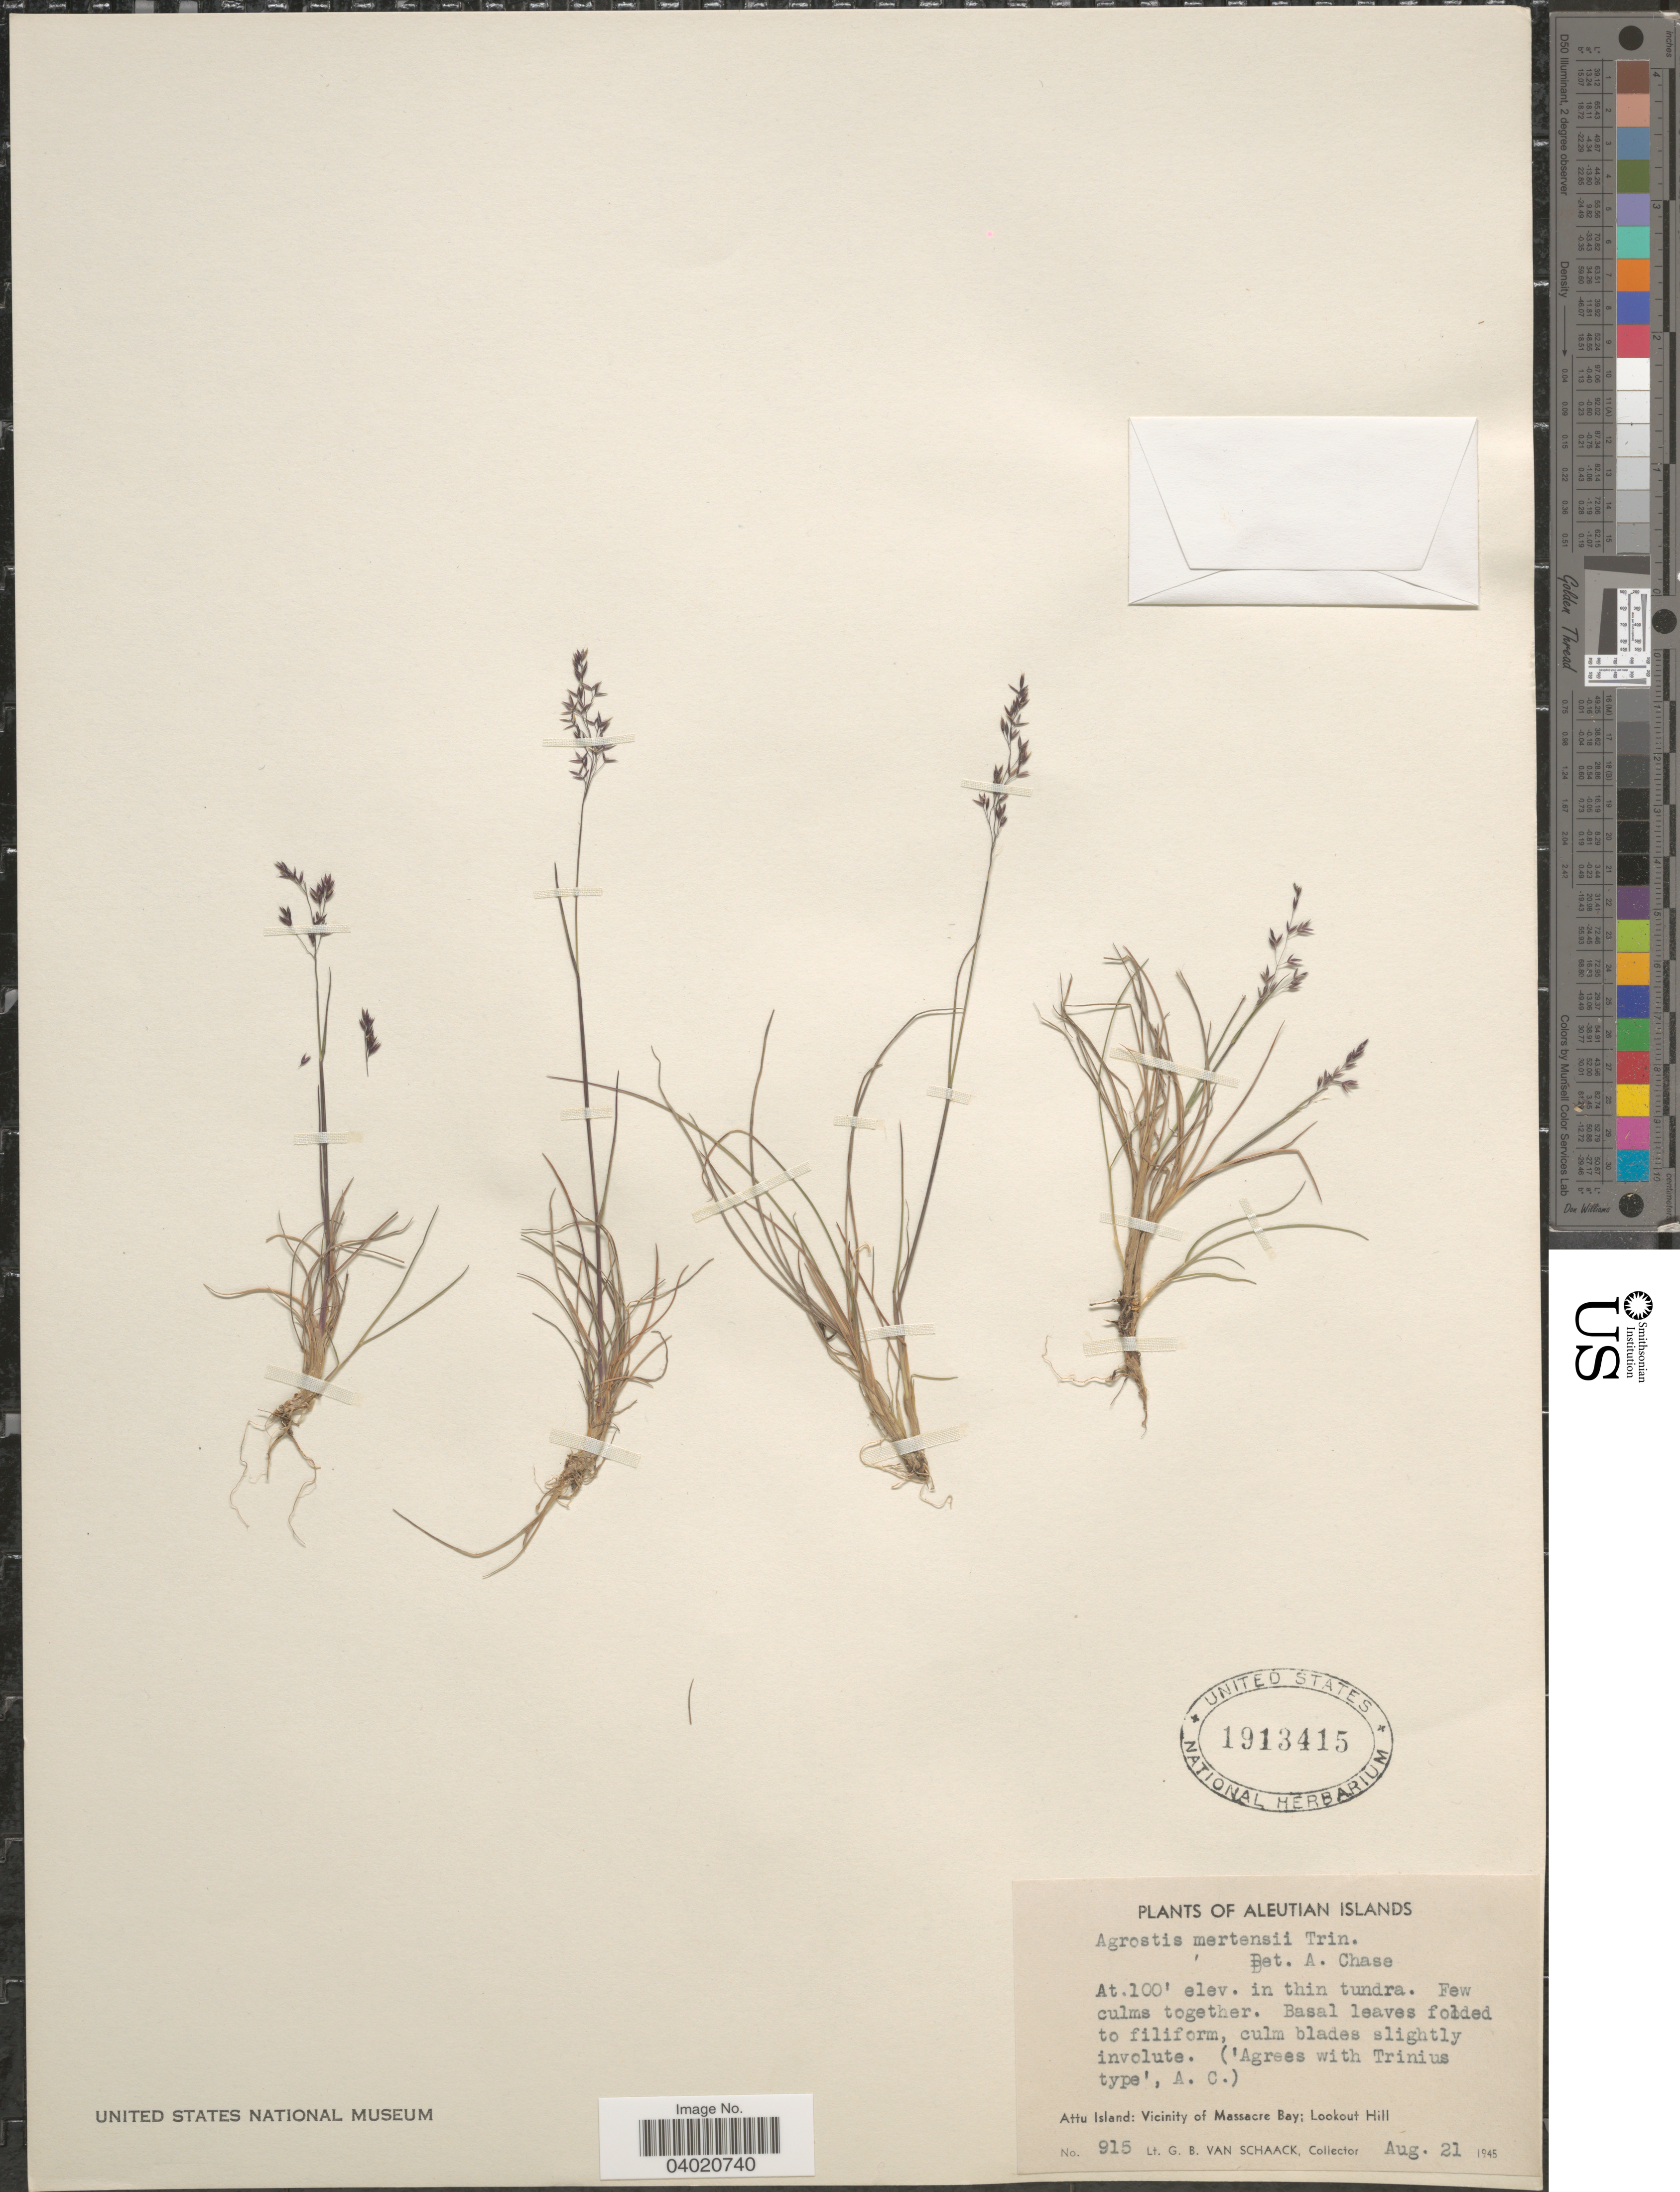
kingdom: Plantae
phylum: Tracheophyta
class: Liliopsida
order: Poales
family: Poaceae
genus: Agrostis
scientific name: Agrostis mertensii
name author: Trin.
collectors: G. Van Schaack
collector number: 915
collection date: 1945-08-21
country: United States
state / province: Alaska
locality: Aleutian Islands. Attu Island: Vicinity of Massacre Bay; Lookout Hill.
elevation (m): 30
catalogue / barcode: US 1913415